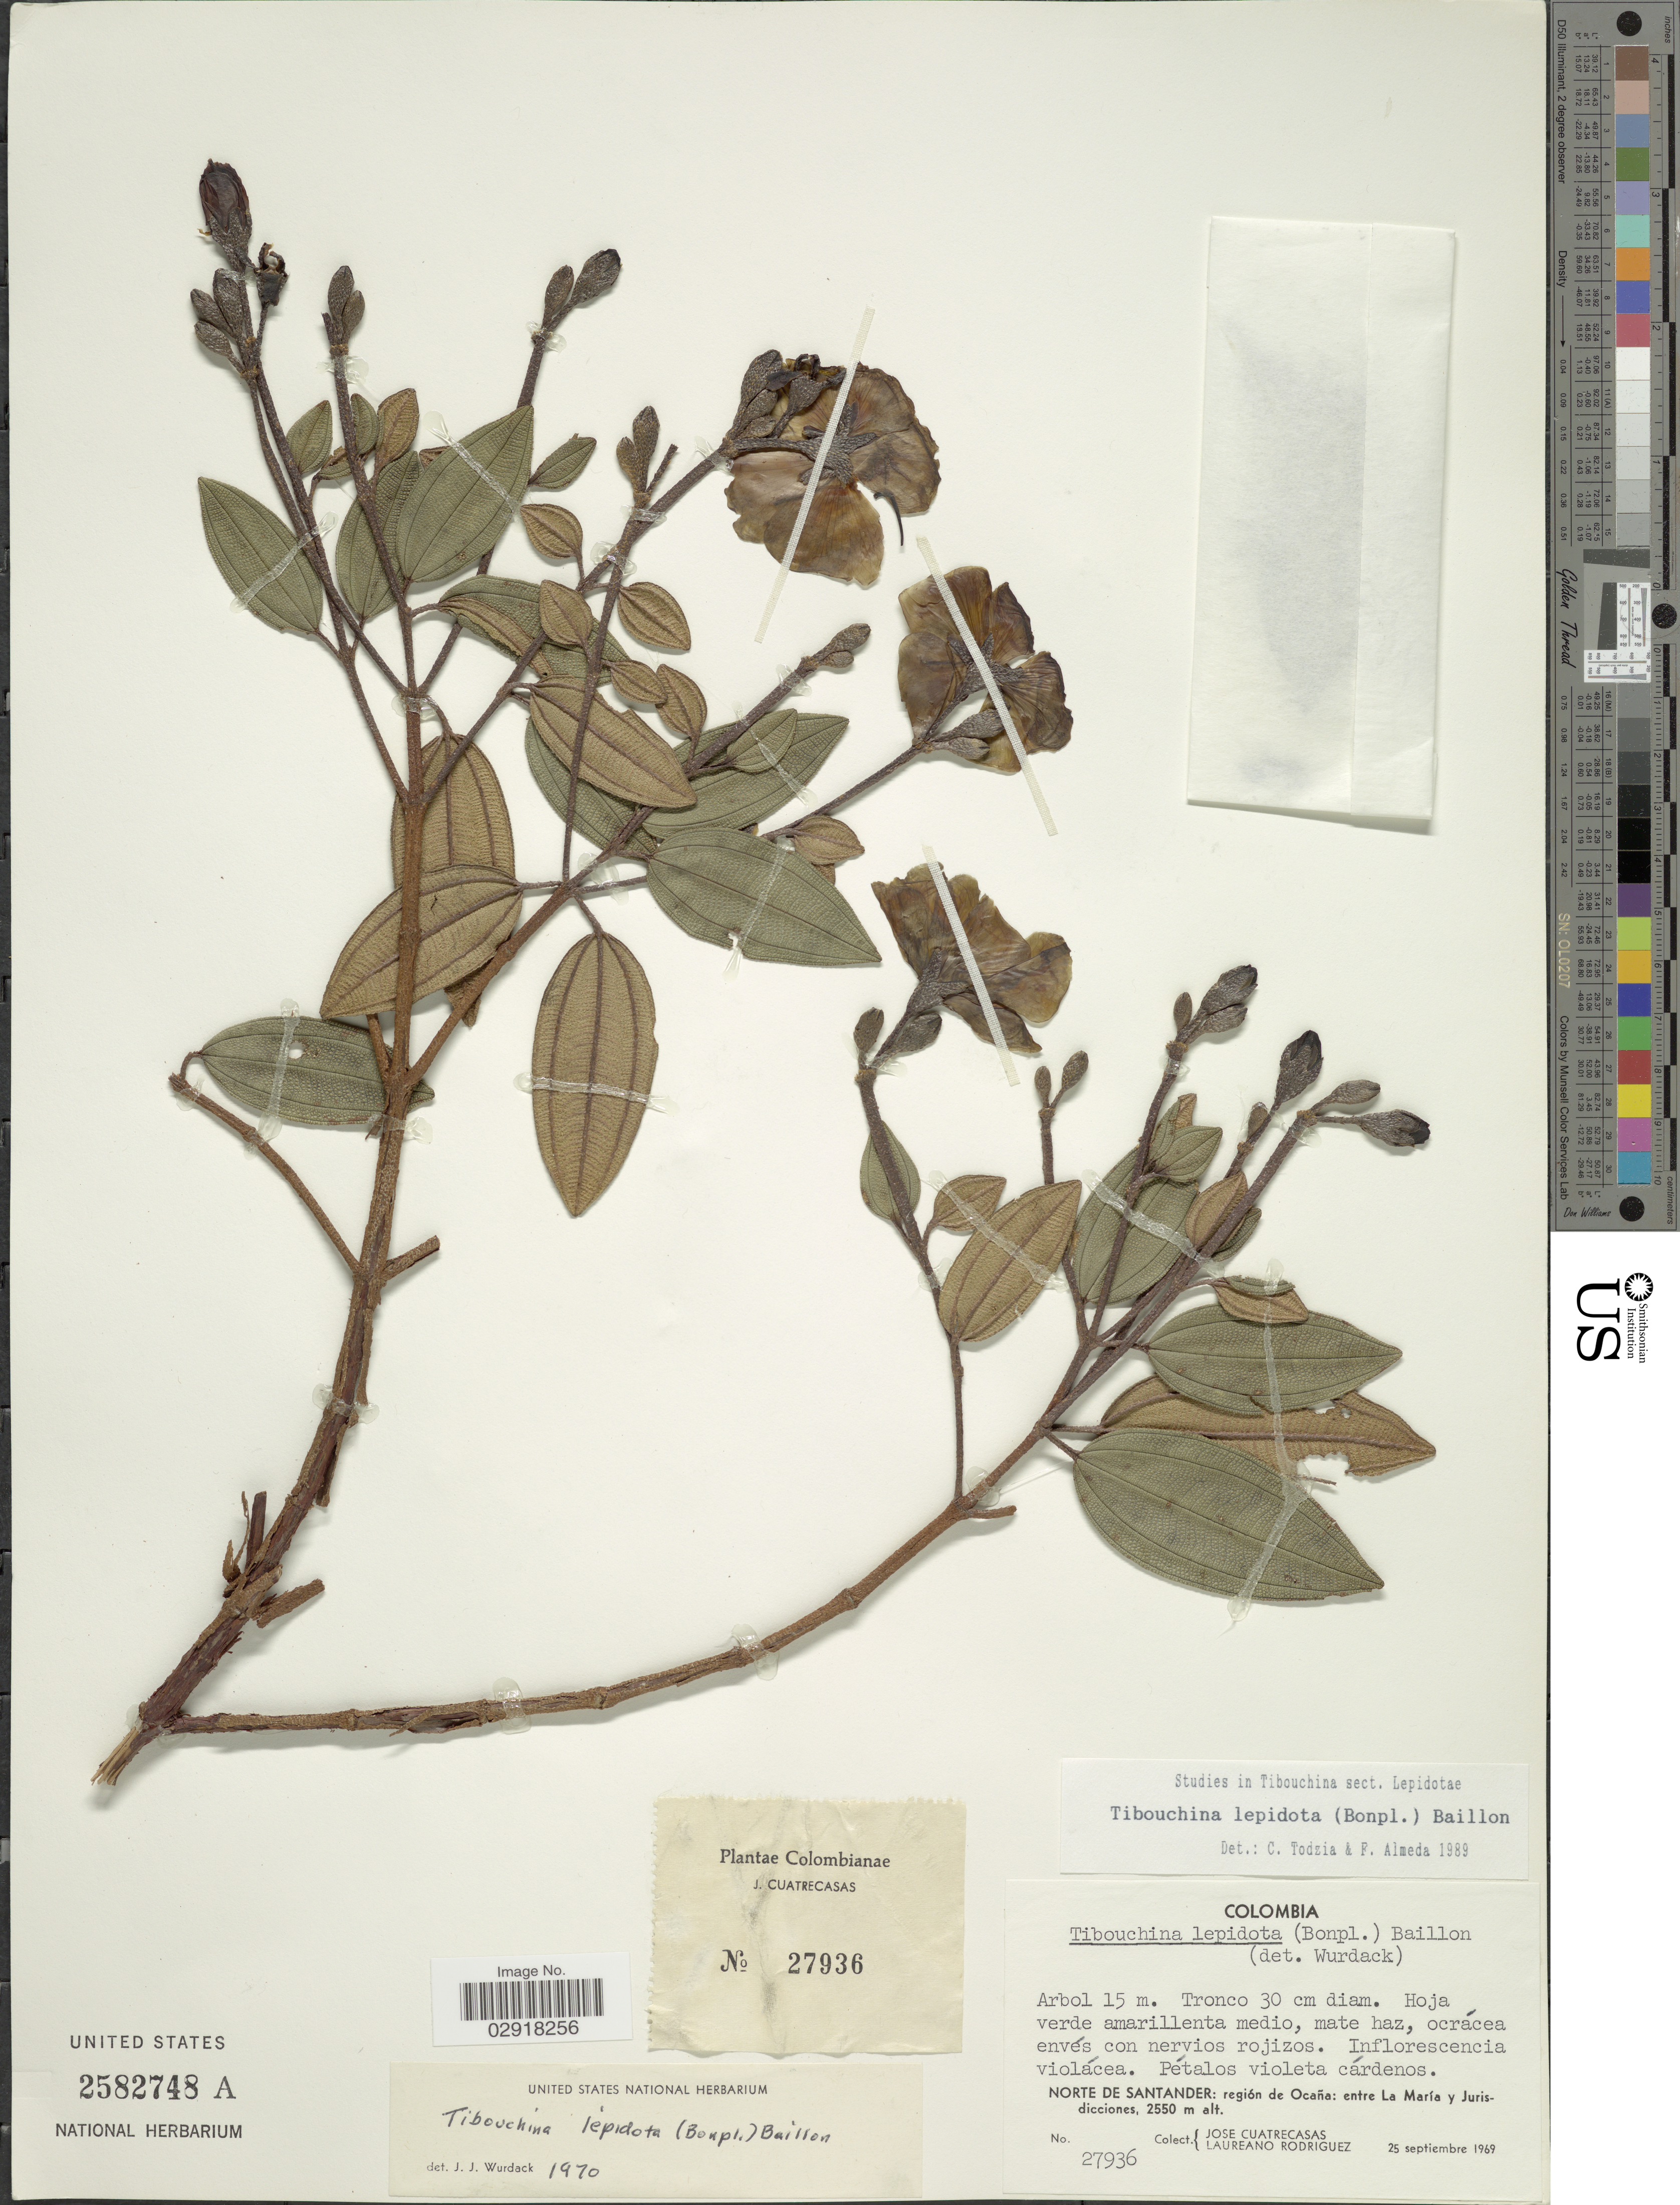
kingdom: Plantae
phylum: Tracheophyta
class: Magnoliopsida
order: Myrtales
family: Melastomataceae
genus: Andesanthus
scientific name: Andesanthus lepidotus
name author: (Humb. & Bonpl.) P.J.F. Guim. & Michelang.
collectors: J. Cuatrecasas & L. Rodriguez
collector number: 27936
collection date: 1969-09-25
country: Colombia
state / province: Norte de Santander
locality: Región de Ocaña: entre La María y Jurisdicciones.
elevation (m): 2550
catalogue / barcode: US 2582748A